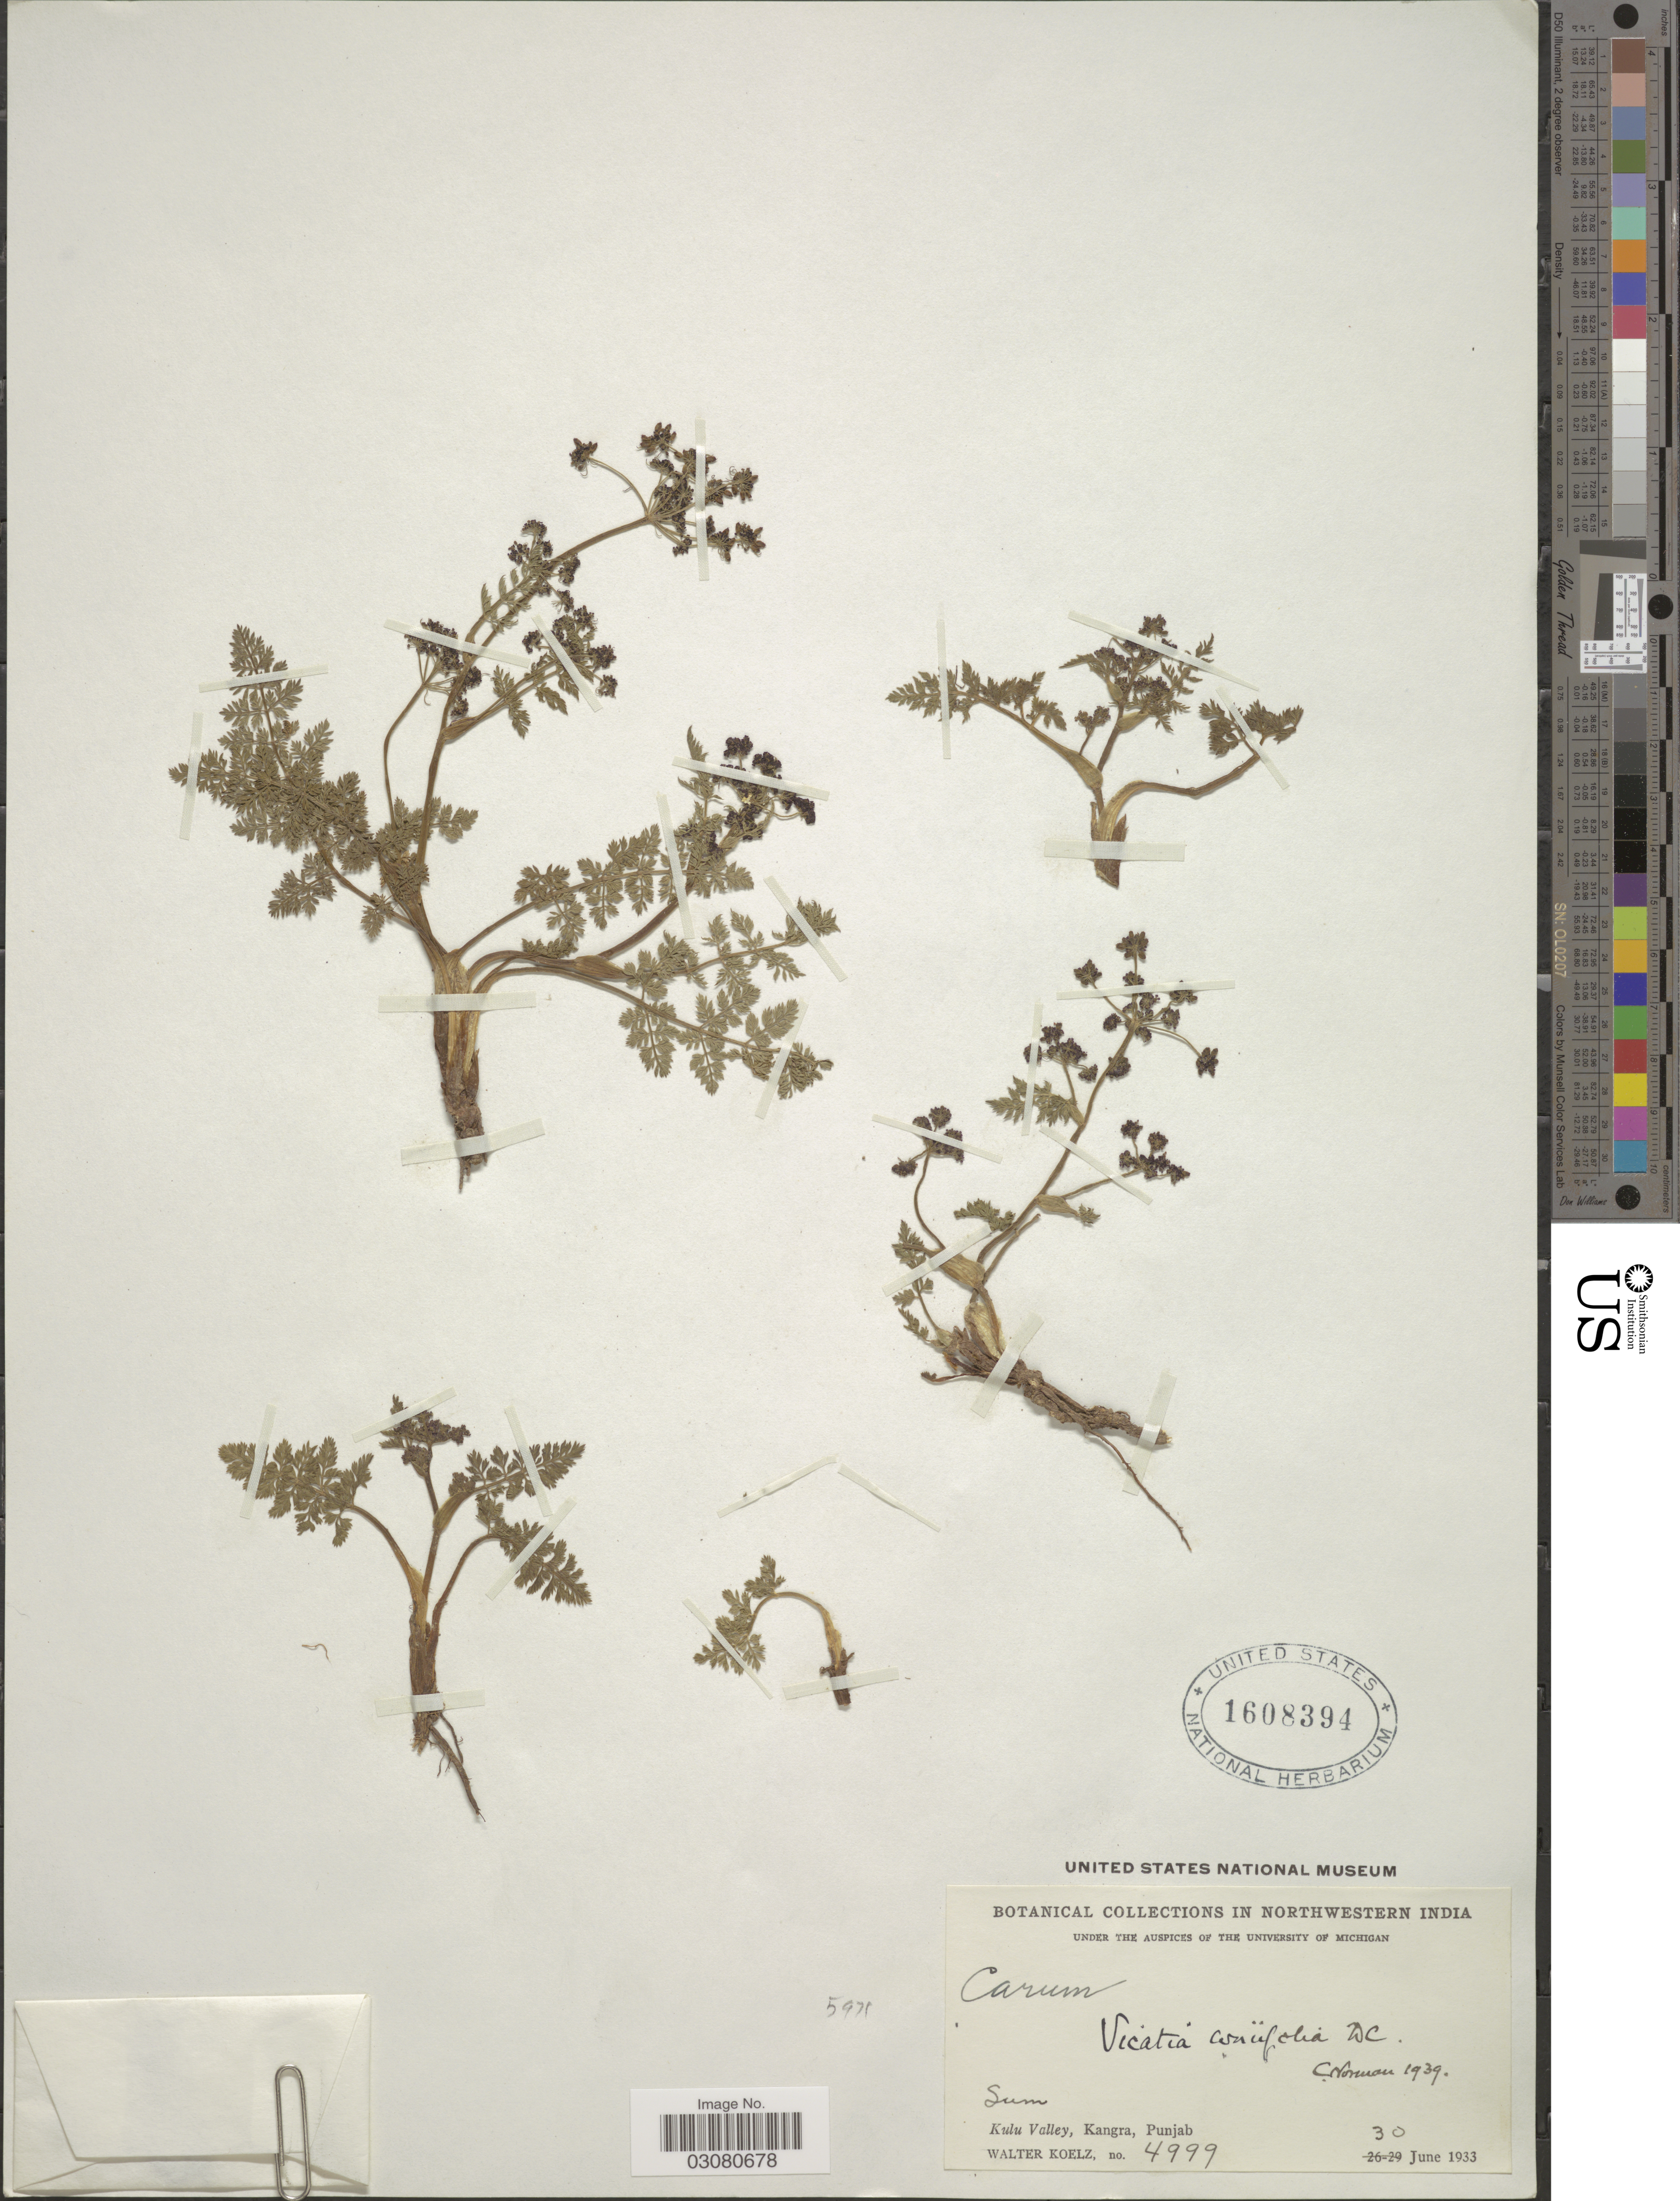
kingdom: Plantae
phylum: Tracheophyta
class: Magnoliopsida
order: Apiales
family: Apiaceae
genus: Vicatia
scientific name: Vicatia coniifolia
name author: Wall. ex DC.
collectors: W. N. Koelz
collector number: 4999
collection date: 1933-06-30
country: India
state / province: Punjab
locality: Northwestern India. Sum [unsure placement] Kulu Valley, Kangra.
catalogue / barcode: US 1608394